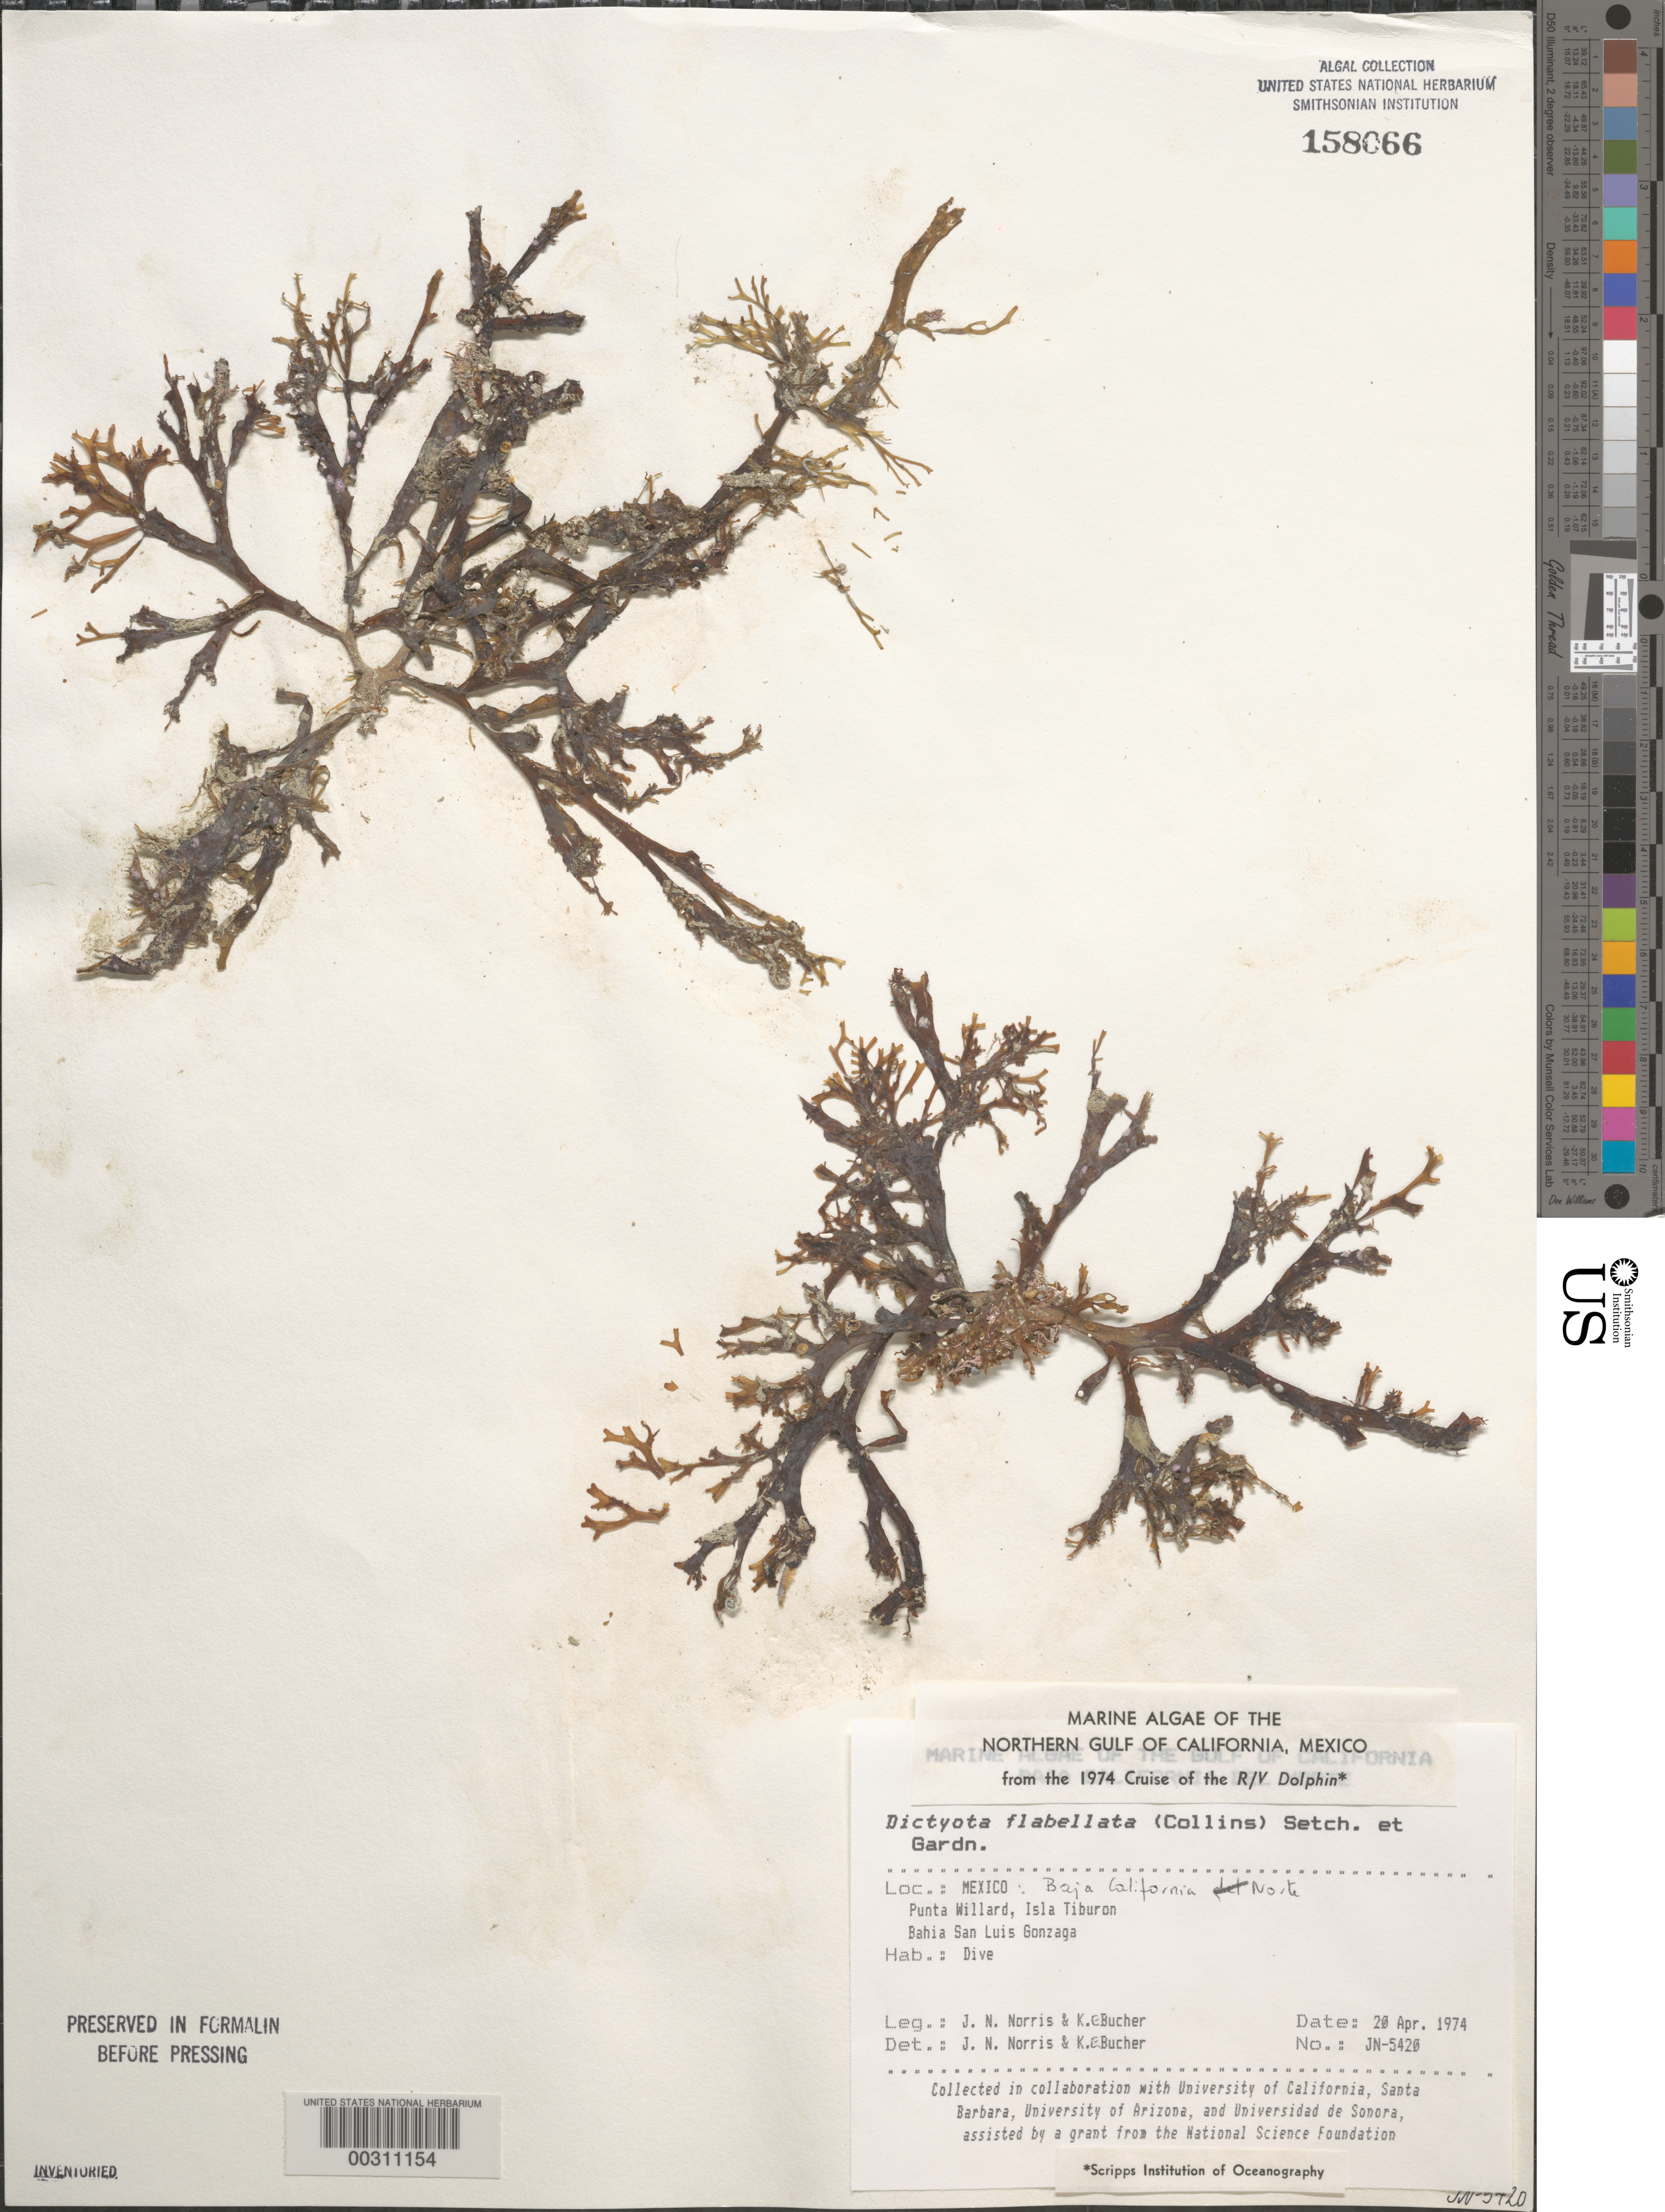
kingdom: Chromista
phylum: Ochrophyta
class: Phaeophyceae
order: Dictyotales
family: Dictyotaceae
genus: Dictyota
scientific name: Dictyota flabellata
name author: (Collins) Setch. & N.L. Gardner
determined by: Norris, James N.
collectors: J. N. Norris & K. E. Bucher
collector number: JN-5420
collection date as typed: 20 Apr 1974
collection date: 1974-04-20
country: Mexico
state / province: Sonora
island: Isla Tiburon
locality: Punta Willard, Bahia San Luis Gonzaga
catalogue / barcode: US 158066